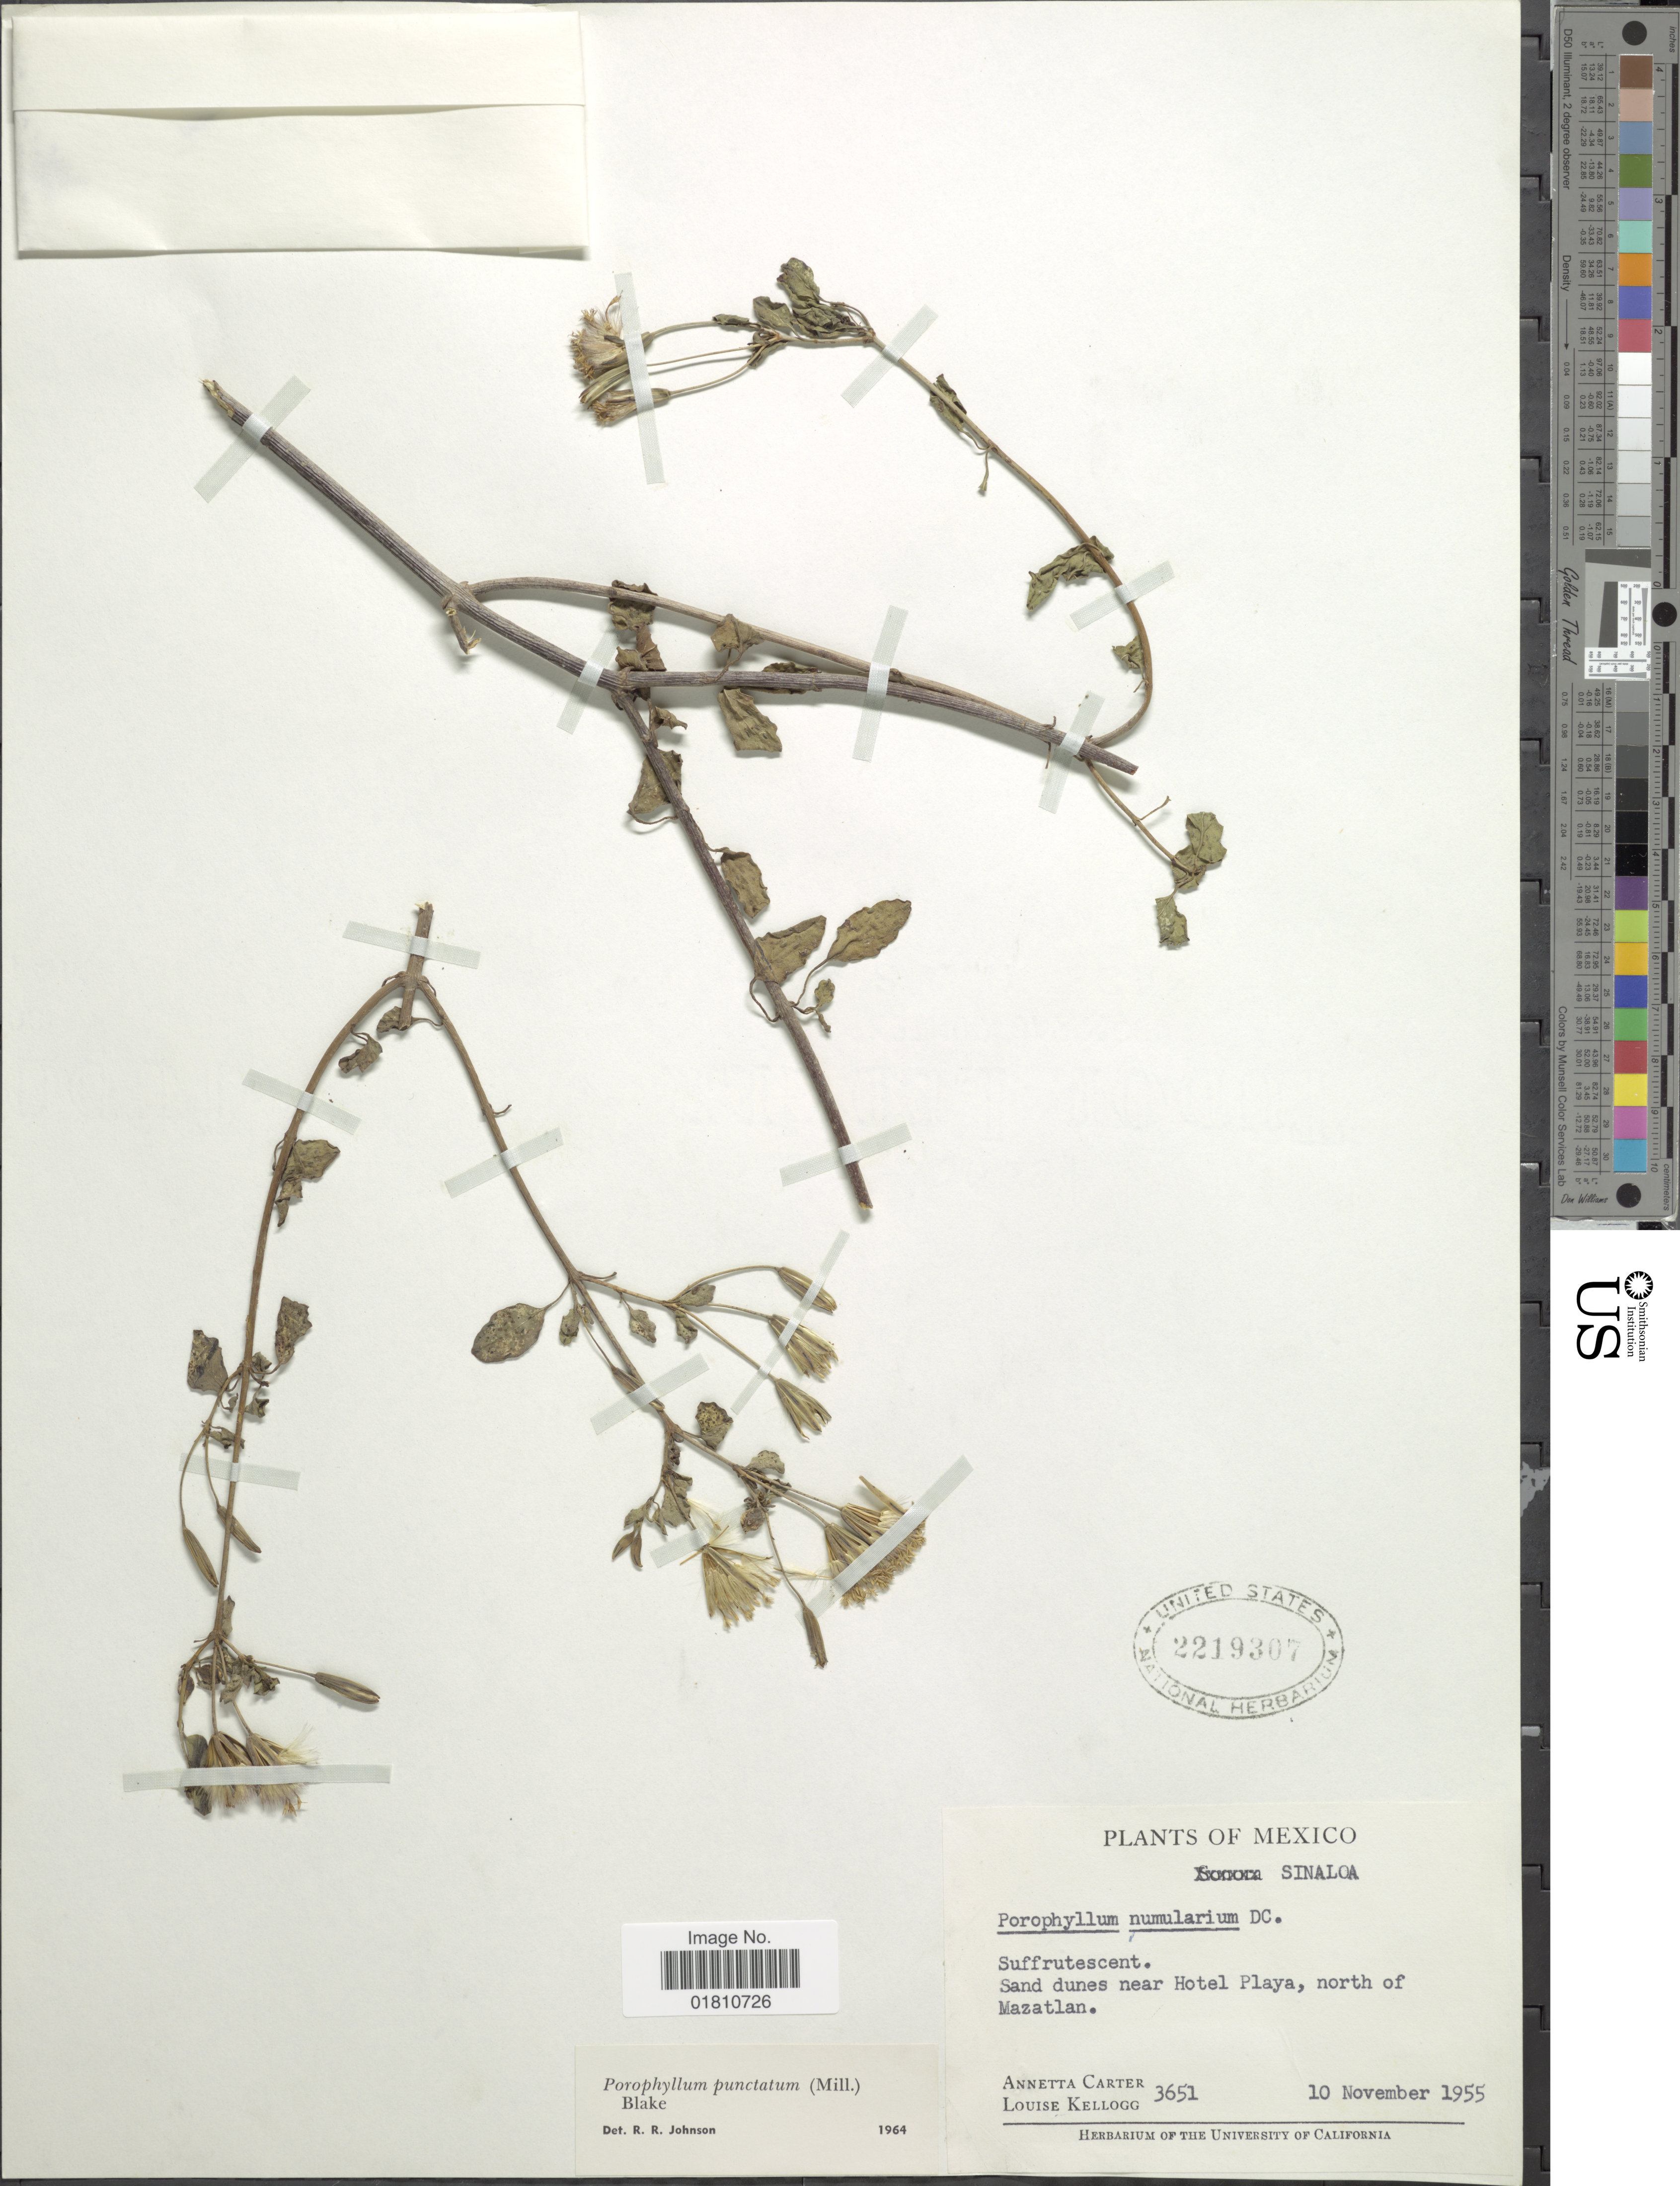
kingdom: Plantae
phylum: Tracheophyta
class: Magnoliopsida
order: Asterales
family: Asteraceae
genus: Porophyllum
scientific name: Porophyllum punctatum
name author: (Mill.) S.F. Blake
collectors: A. Carter & L. Kellogg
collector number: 3651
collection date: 1955-11-10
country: Mexico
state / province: Sinaloa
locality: Sand dunes near Hotel Playa, north of Mazatlan.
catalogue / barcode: US 2219307